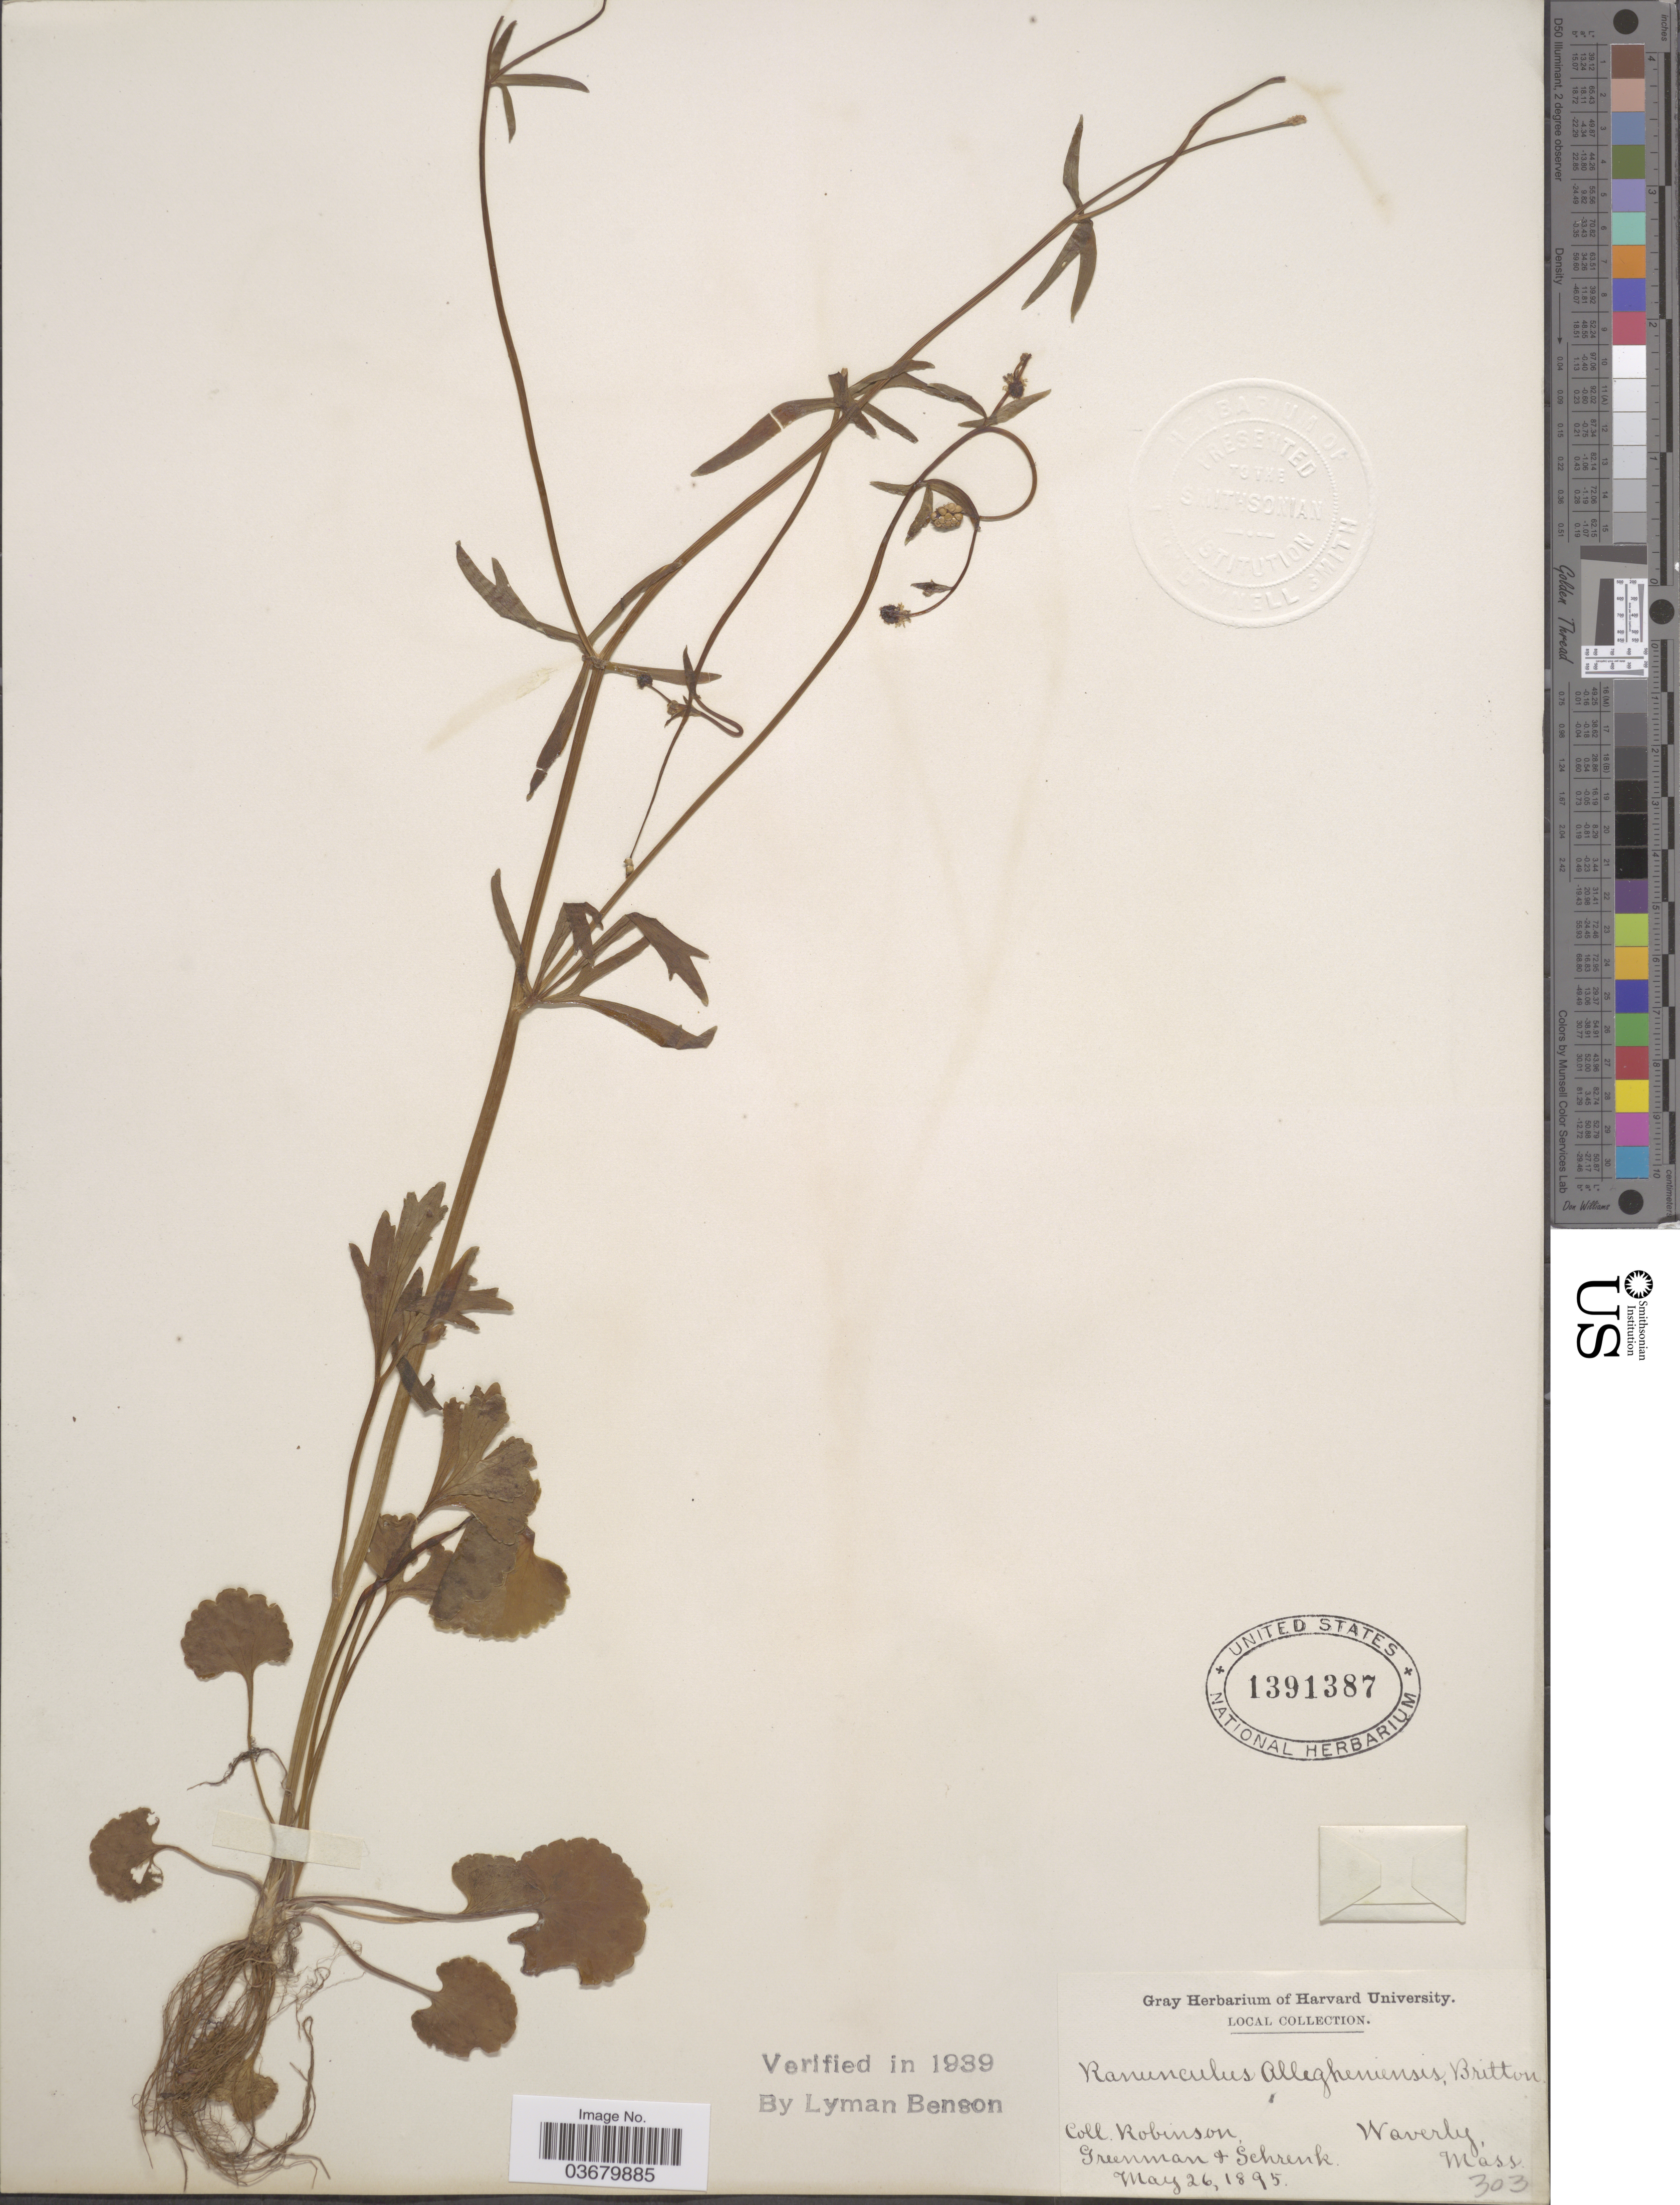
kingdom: Plantae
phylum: Tracheophyta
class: Magnoliopsida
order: Ranunculales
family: Ranunculaceae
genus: Ranunculus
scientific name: Ranunculus allegheniensis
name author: Britton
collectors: -- Robinson, Greenman & A.G. Schrenk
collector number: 303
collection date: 1895-05-26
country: United States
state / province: Massachusetts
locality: Waverly.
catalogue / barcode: US 1391387